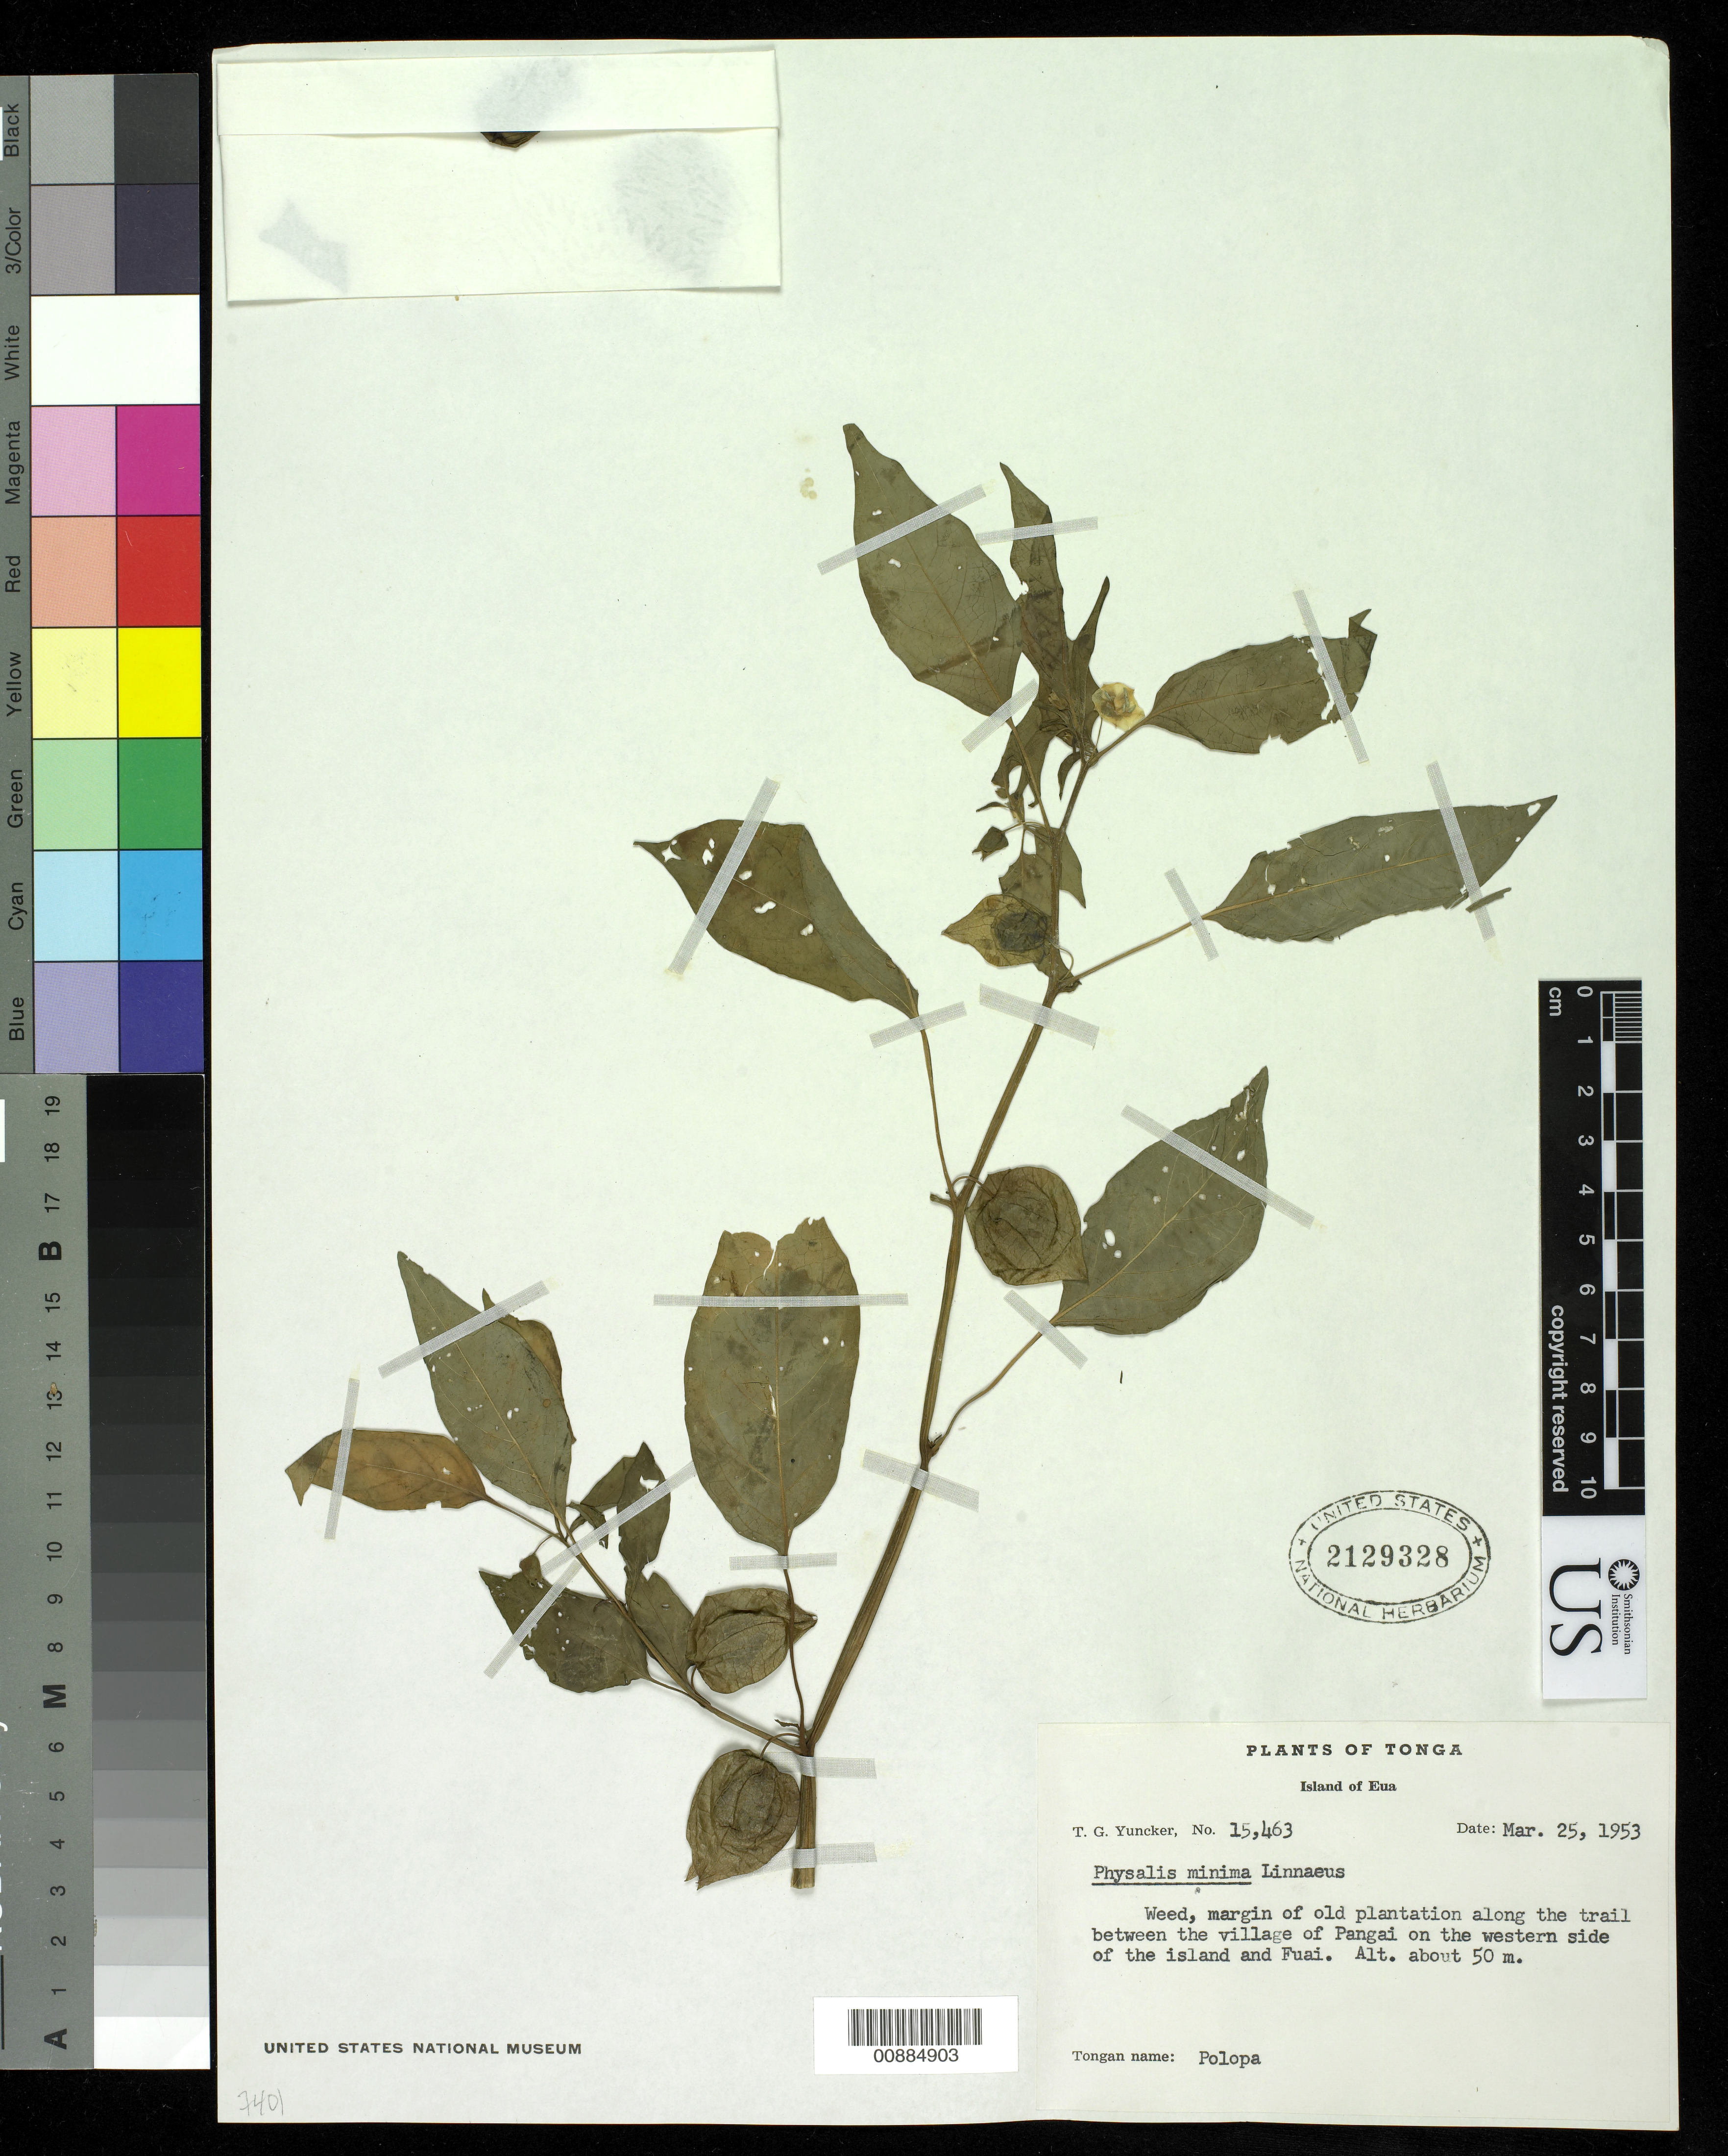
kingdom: Plantae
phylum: Tracheophyta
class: Magnoliopsida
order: Solanales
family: Solanaceae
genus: Physalis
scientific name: Physalis minima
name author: L.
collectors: T. G. Yuncker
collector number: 15463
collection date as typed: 25 Mar 1953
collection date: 1953-03-25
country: Tonga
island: Eua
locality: Along trail between Pangai and Fuai villages.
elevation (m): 50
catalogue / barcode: US 2129328